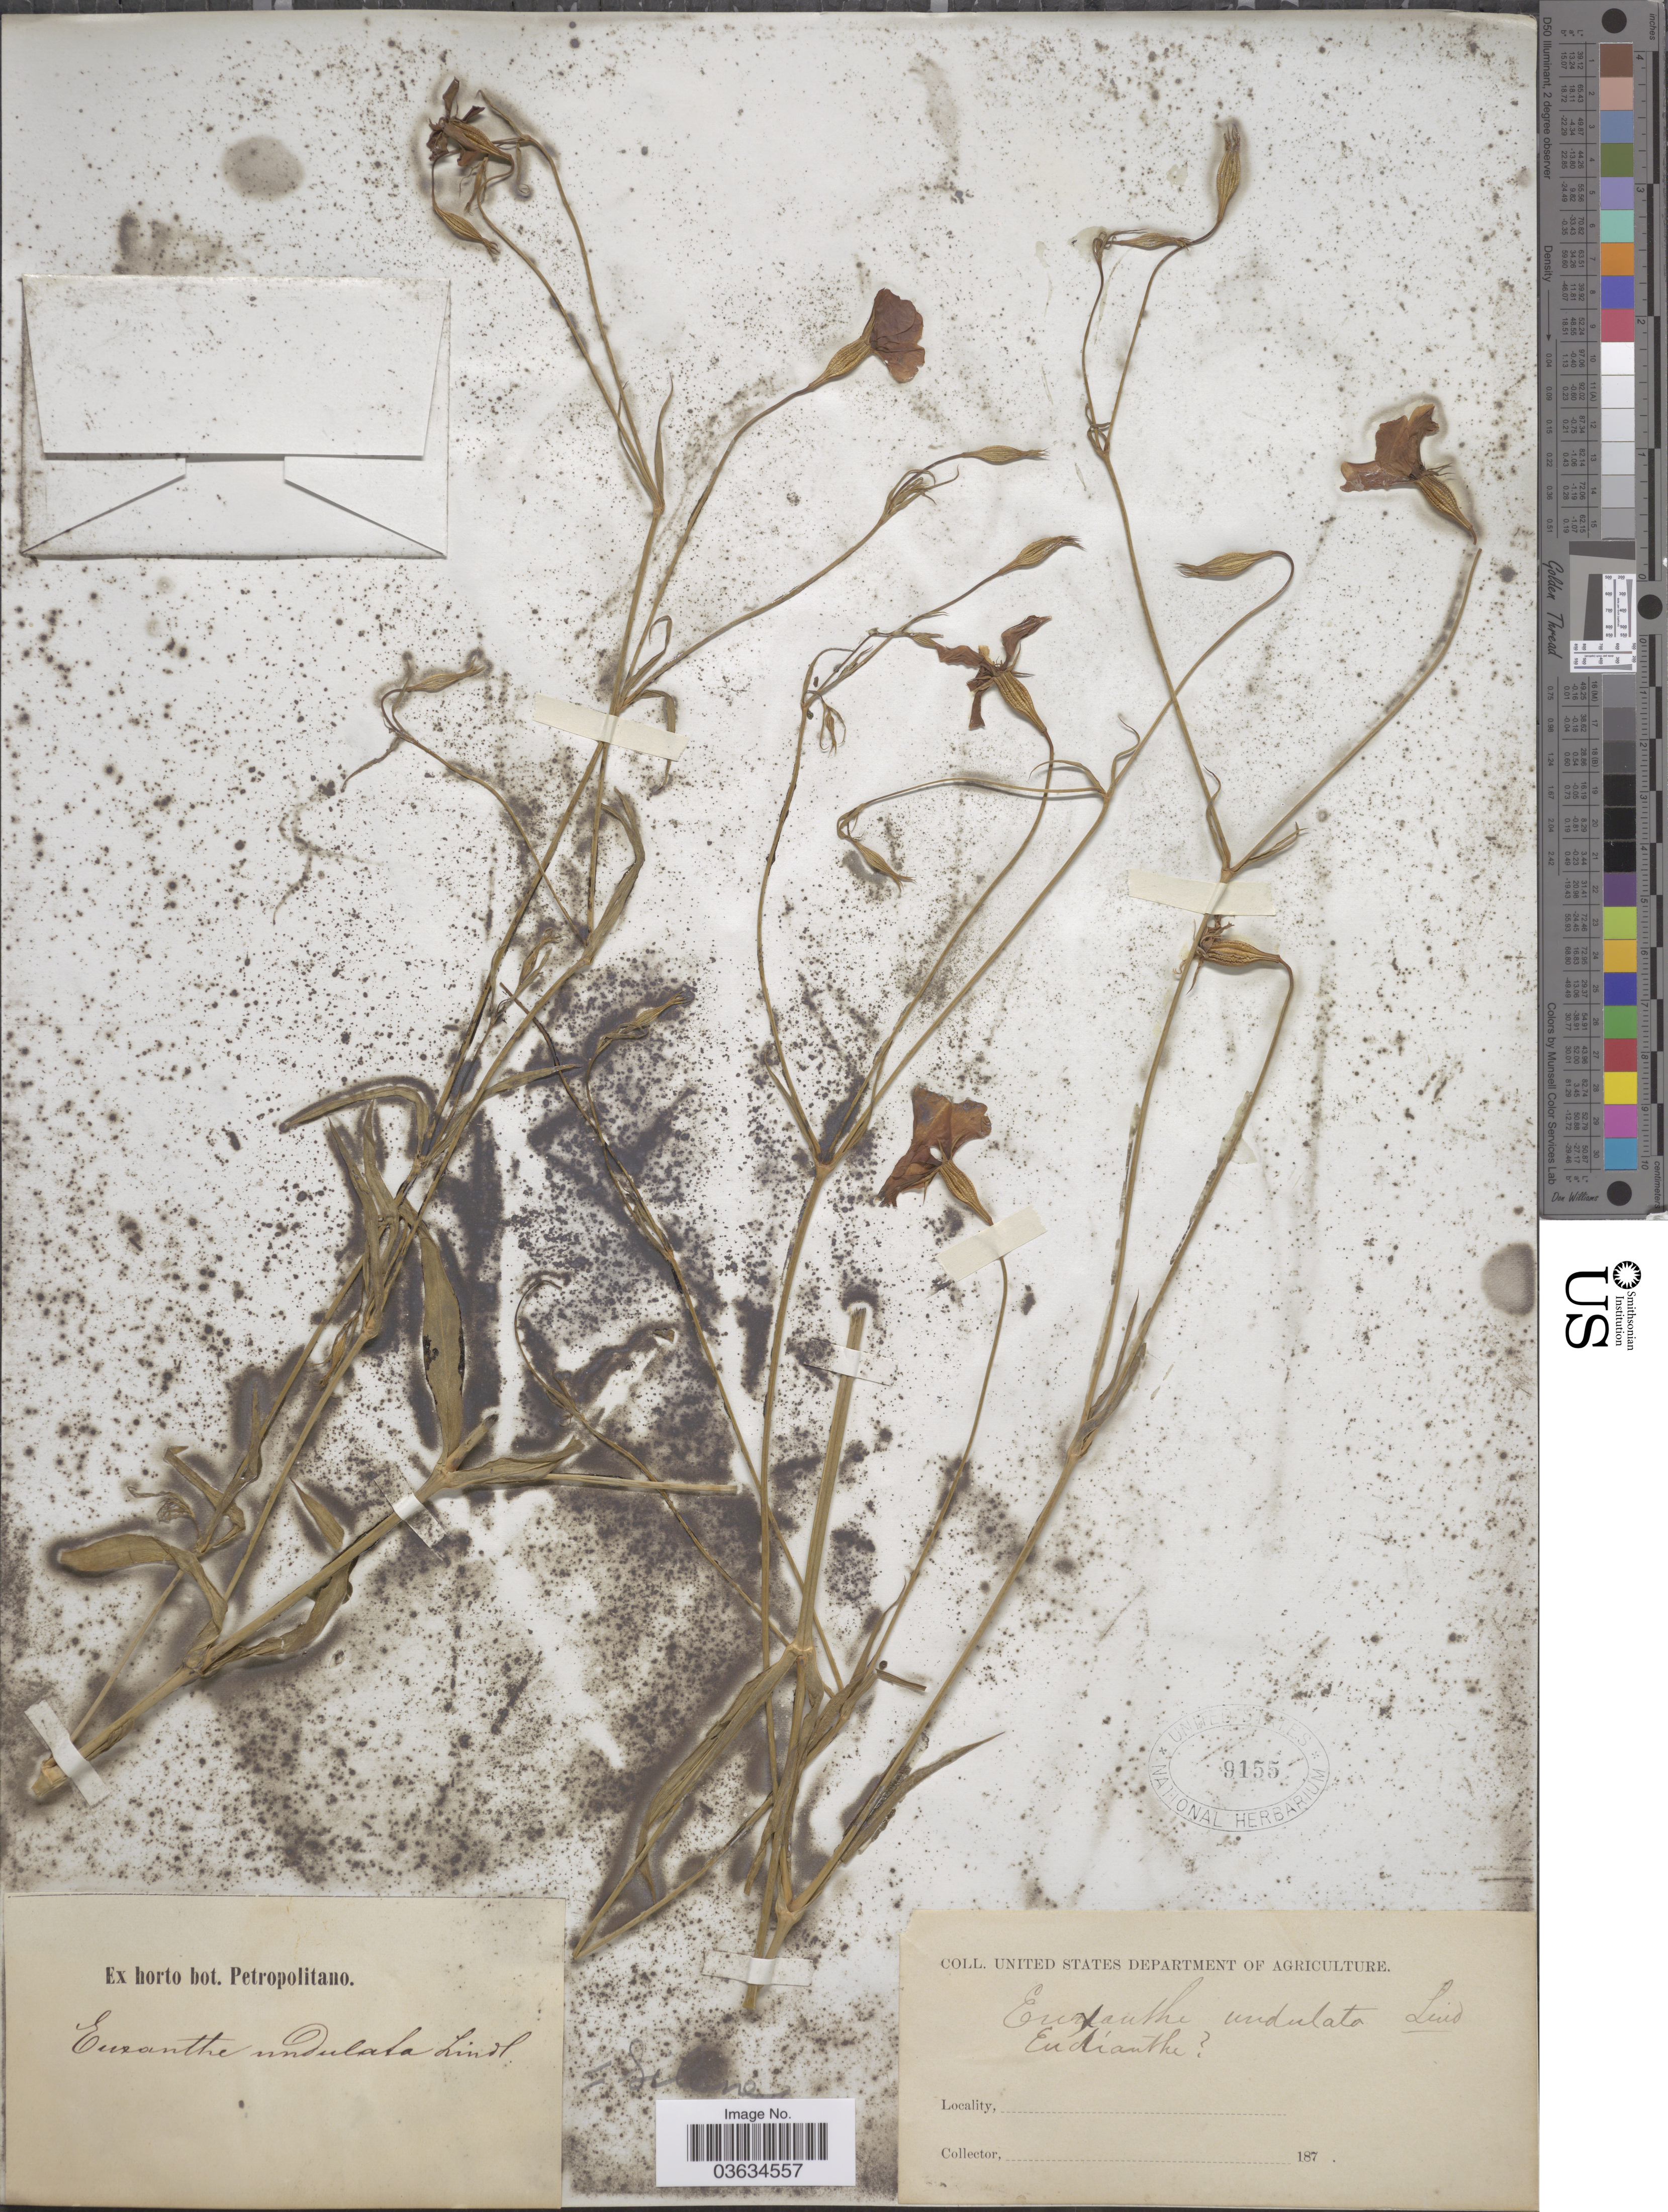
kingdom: Plantae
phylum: Tracheophyta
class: Magnoliopsida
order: Caryophyllales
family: Caryophyllaceae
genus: Silene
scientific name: Silene undulata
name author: Aiton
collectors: ex Herb. bot. Petropolitano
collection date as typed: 187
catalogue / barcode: US 9155